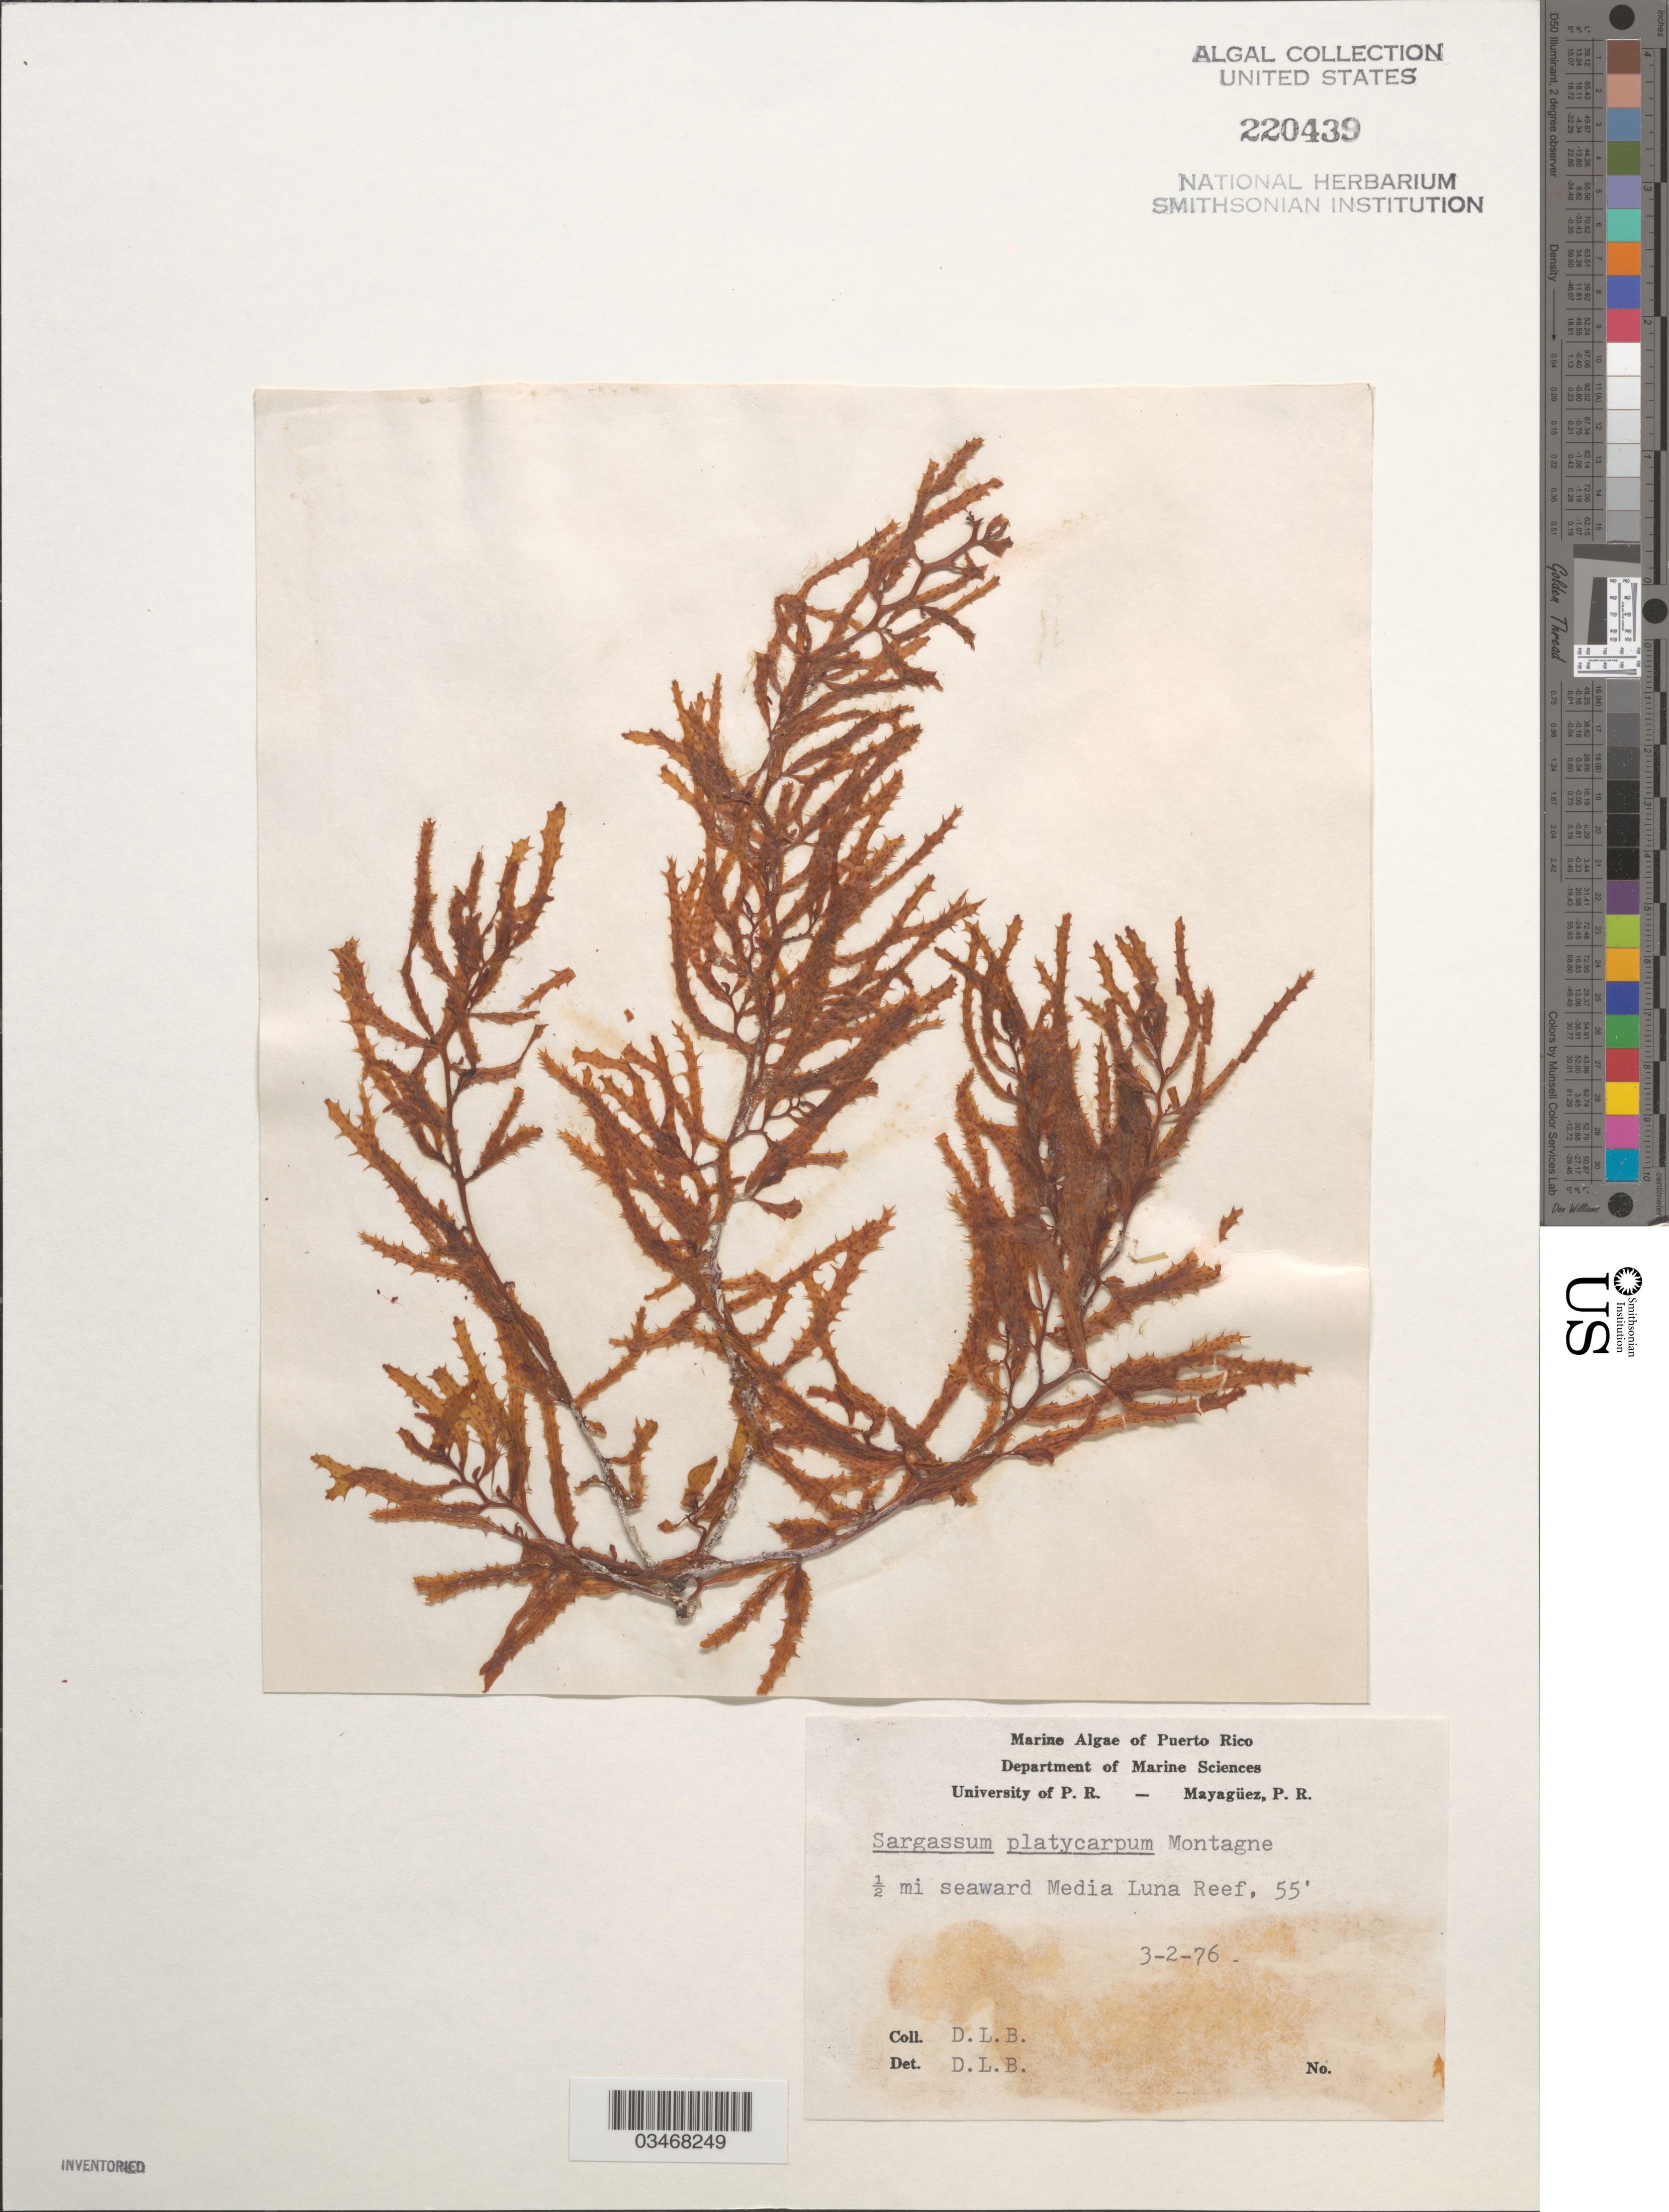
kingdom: Chromista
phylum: Ochrophyta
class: Phaeophyceae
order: Fucales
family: Sargassaceae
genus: Sargassum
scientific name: Sargassum platycarpum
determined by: Ballantine, D. L.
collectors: D.L. Ballantine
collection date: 1976-03-02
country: Puerto Rico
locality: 1/2 mi seaward Media Luna Reef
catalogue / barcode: US 220439